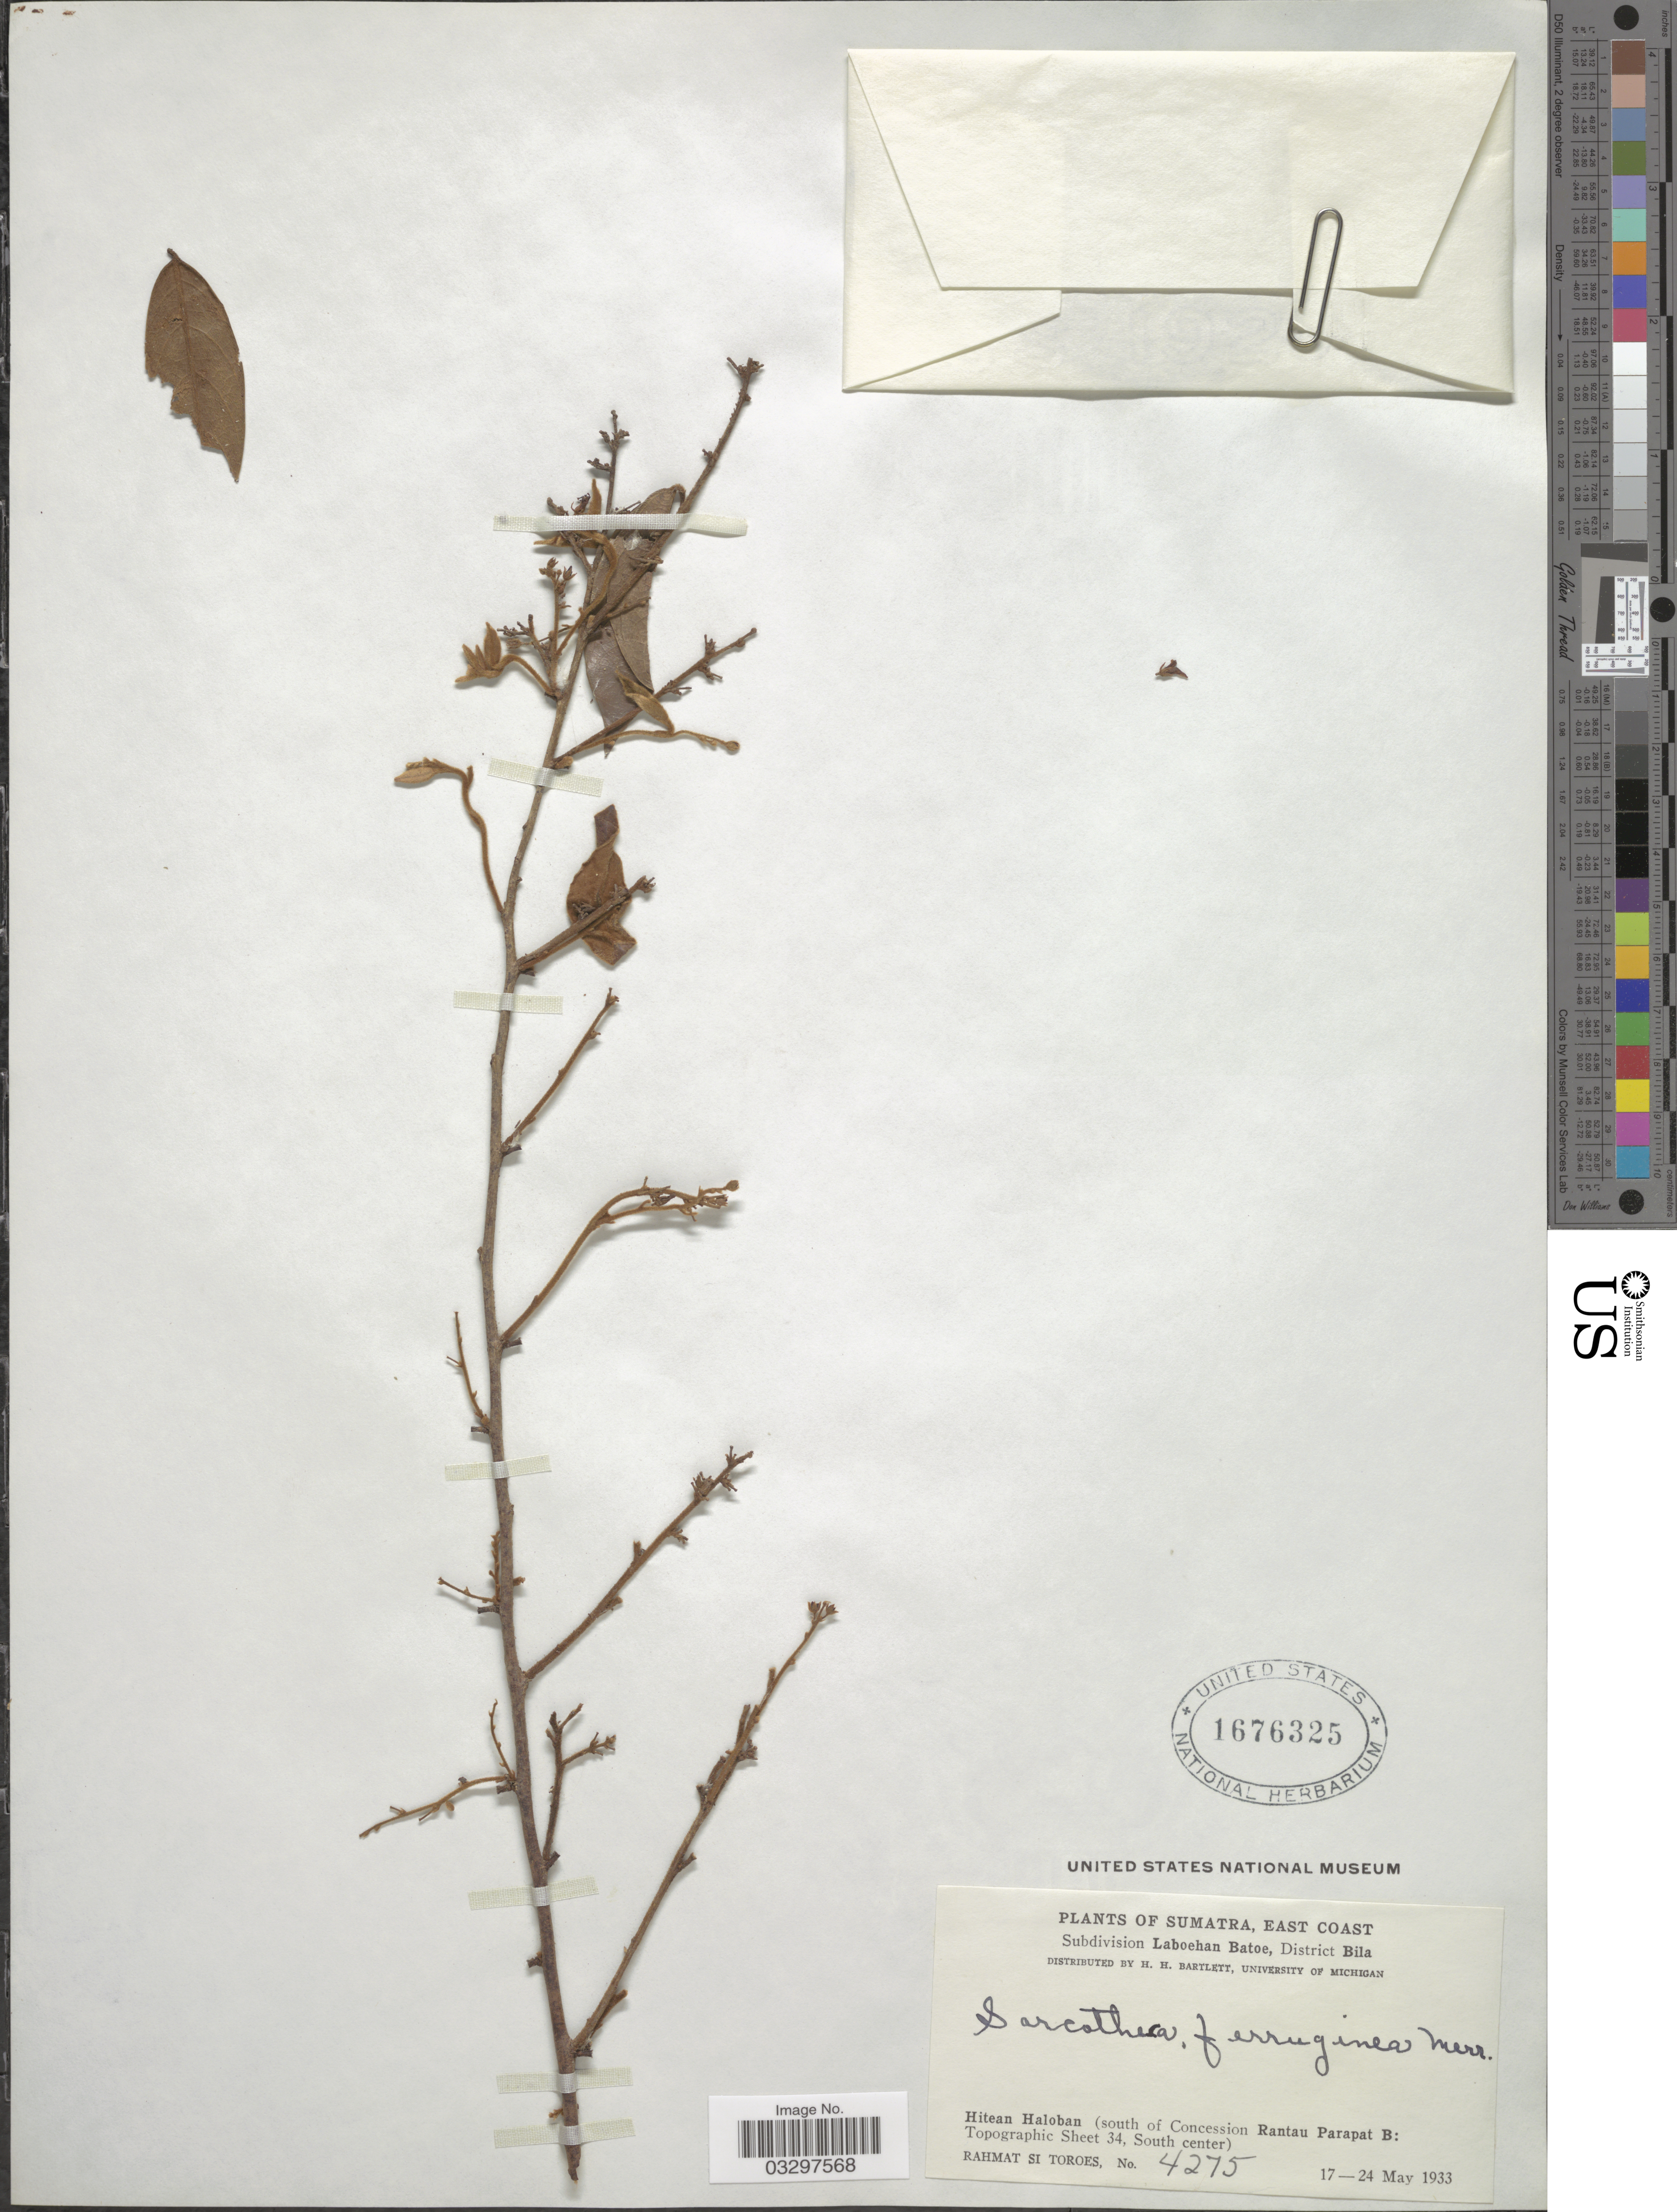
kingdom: Plantae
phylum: Tracheophyta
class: Magnoliopsida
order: Oxalidales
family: Oxalidaceae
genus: Sarcotheca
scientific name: Sarcotheca ferruginea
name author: Merr.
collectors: Rahmat Si Boeea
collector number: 4275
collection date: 1933-05-17/1933-05-24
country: Indonesia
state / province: Sumatra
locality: East Coast. Subdivision Laboehan Batoe, District Bila. Hitean Haloban (south of Concession Rantau Parapat B: Topographic Sheet 34, South center).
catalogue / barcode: US 1676325